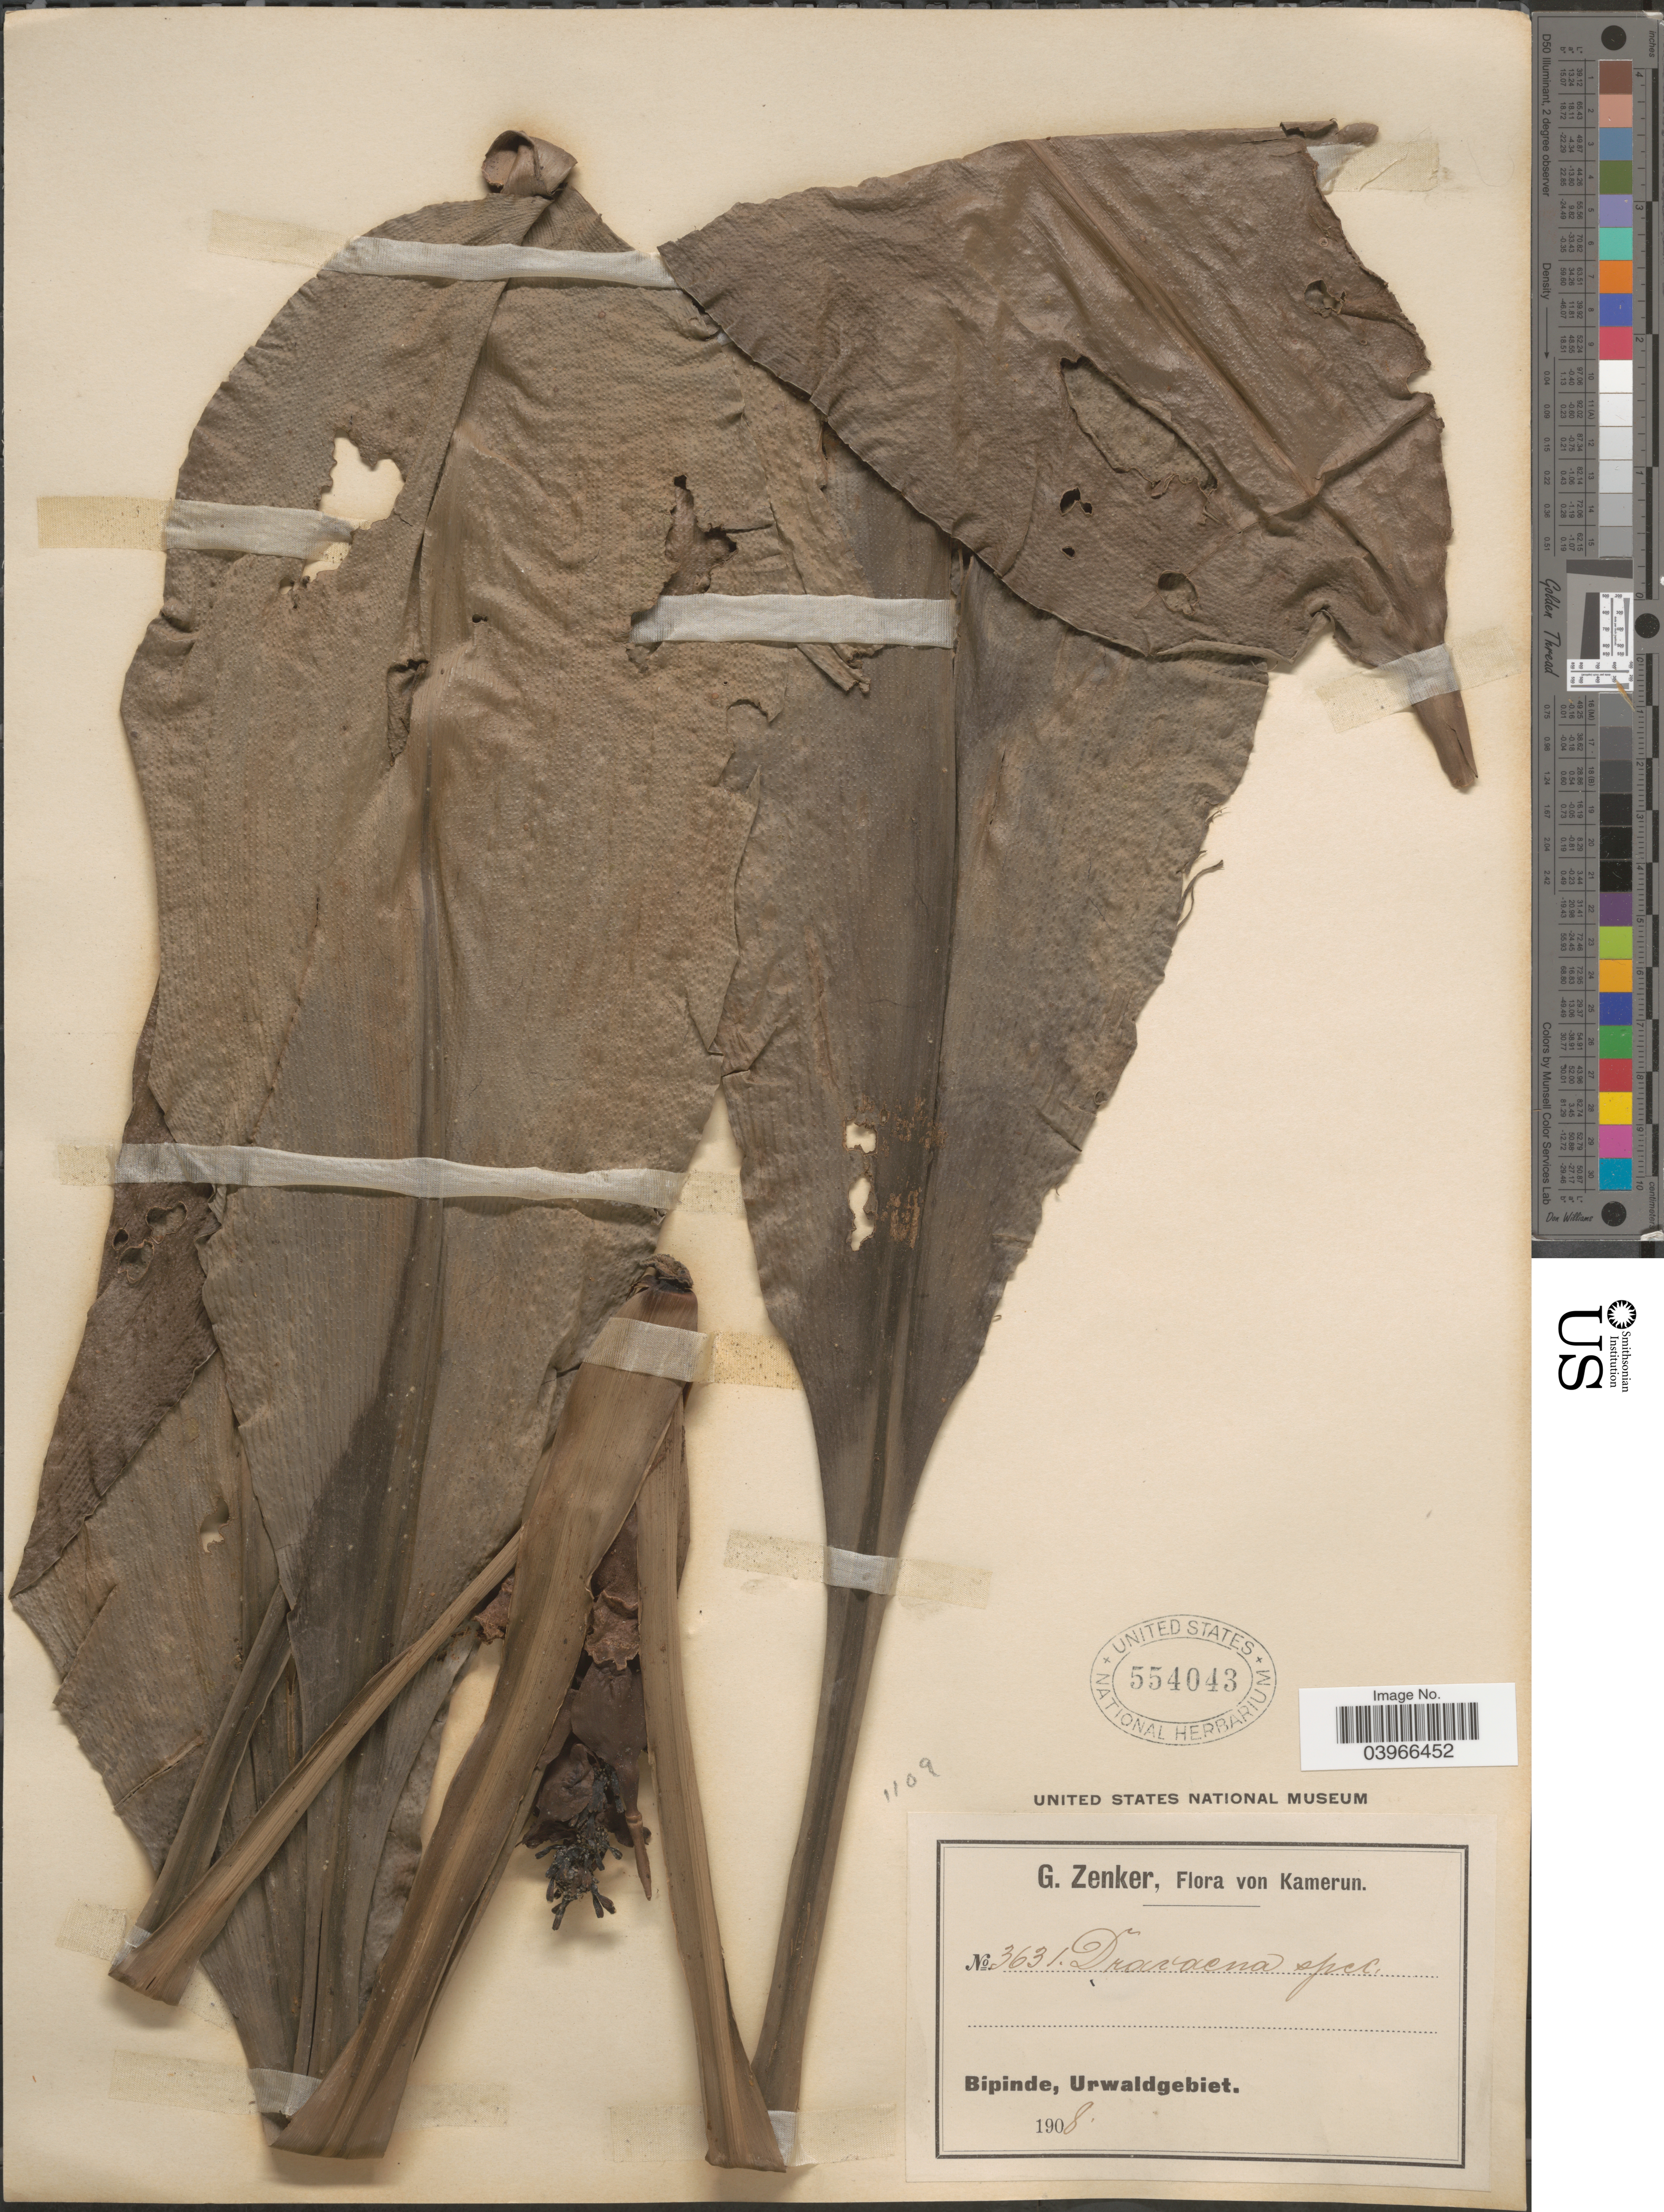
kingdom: Plantae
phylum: Tracheophyta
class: Liliopsida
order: Asparagales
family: Asparagaceae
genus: Dracaena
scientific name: Dracaena sp.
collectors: G. A. Zenker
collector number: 3631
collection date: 1908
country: Cameroon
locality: Kamerun. Bipinde, Urwaldgebiet.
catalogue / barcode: US 554043